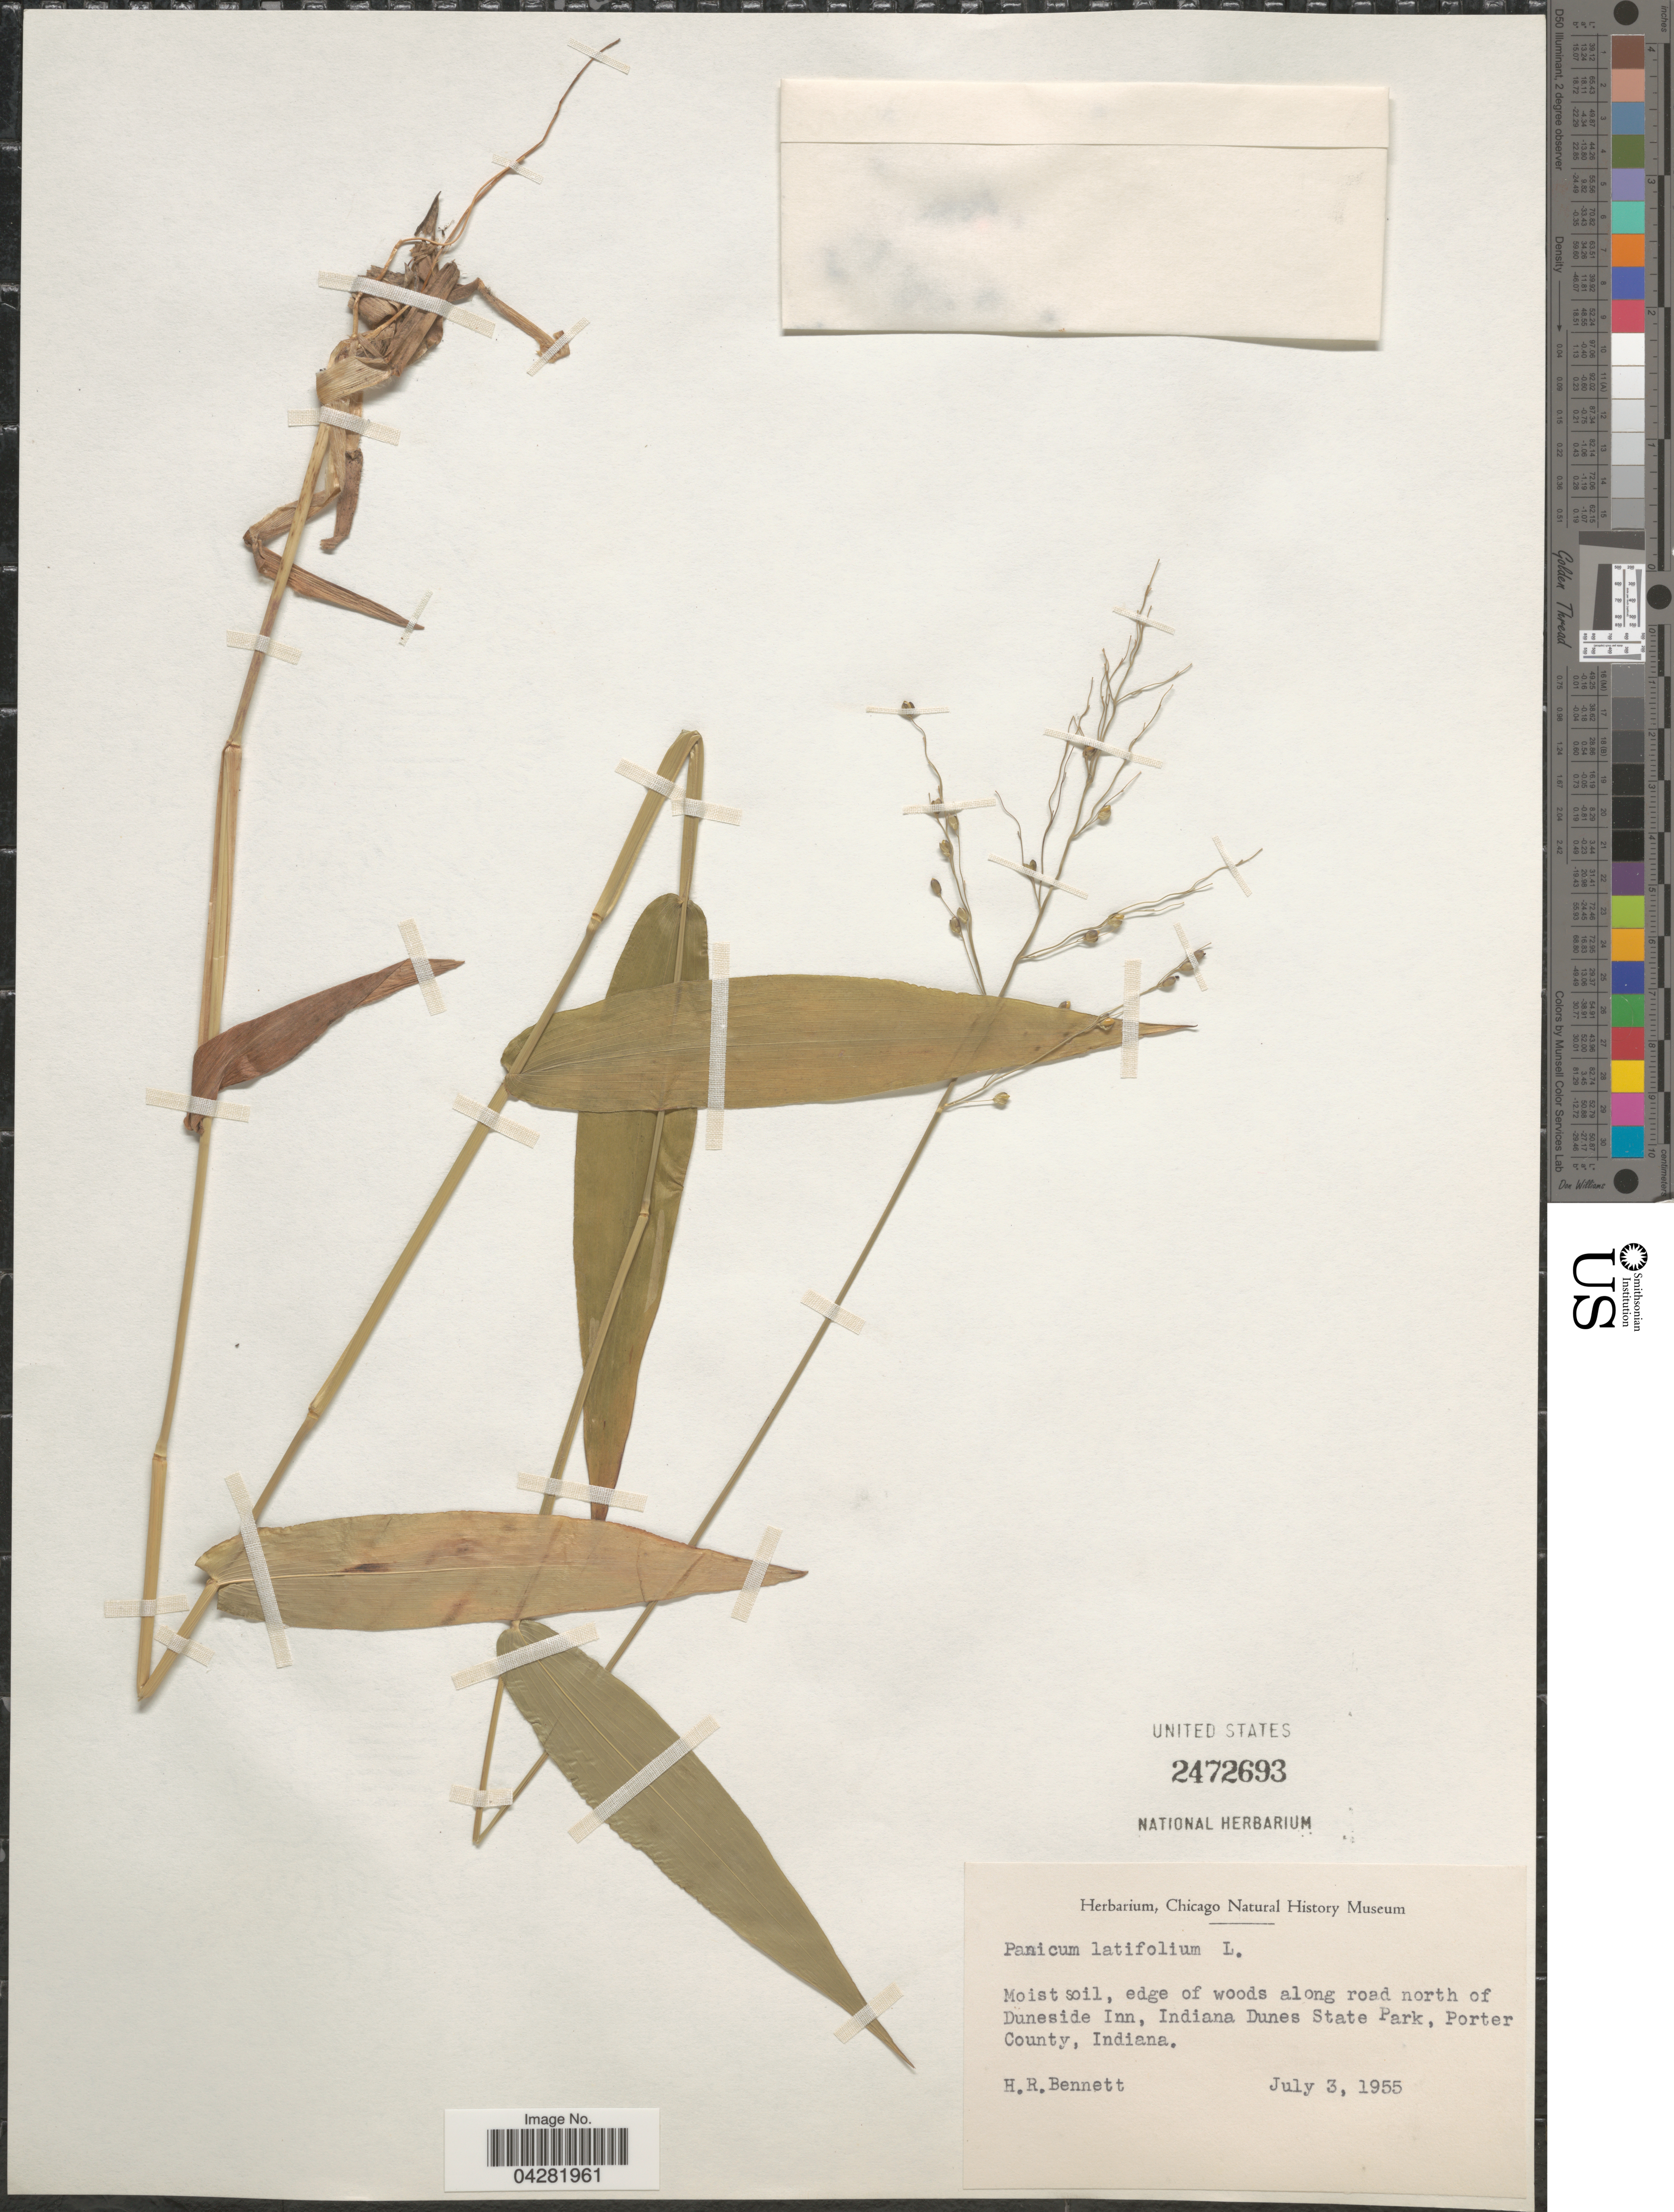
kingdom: Plantae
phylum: Tracheophyta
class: Liliopsida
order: Poales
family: Poaceae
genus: Dichanthelium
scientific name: Dichanthelium latifolium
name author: (L.) Harvill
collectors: H. R. Bennett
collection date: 1955-07-03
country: United States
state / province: Indiana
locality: Edge of woods along road north of Duneside Inn, Indiana Dunes State Park, Porter County.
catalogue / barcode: US 2472693